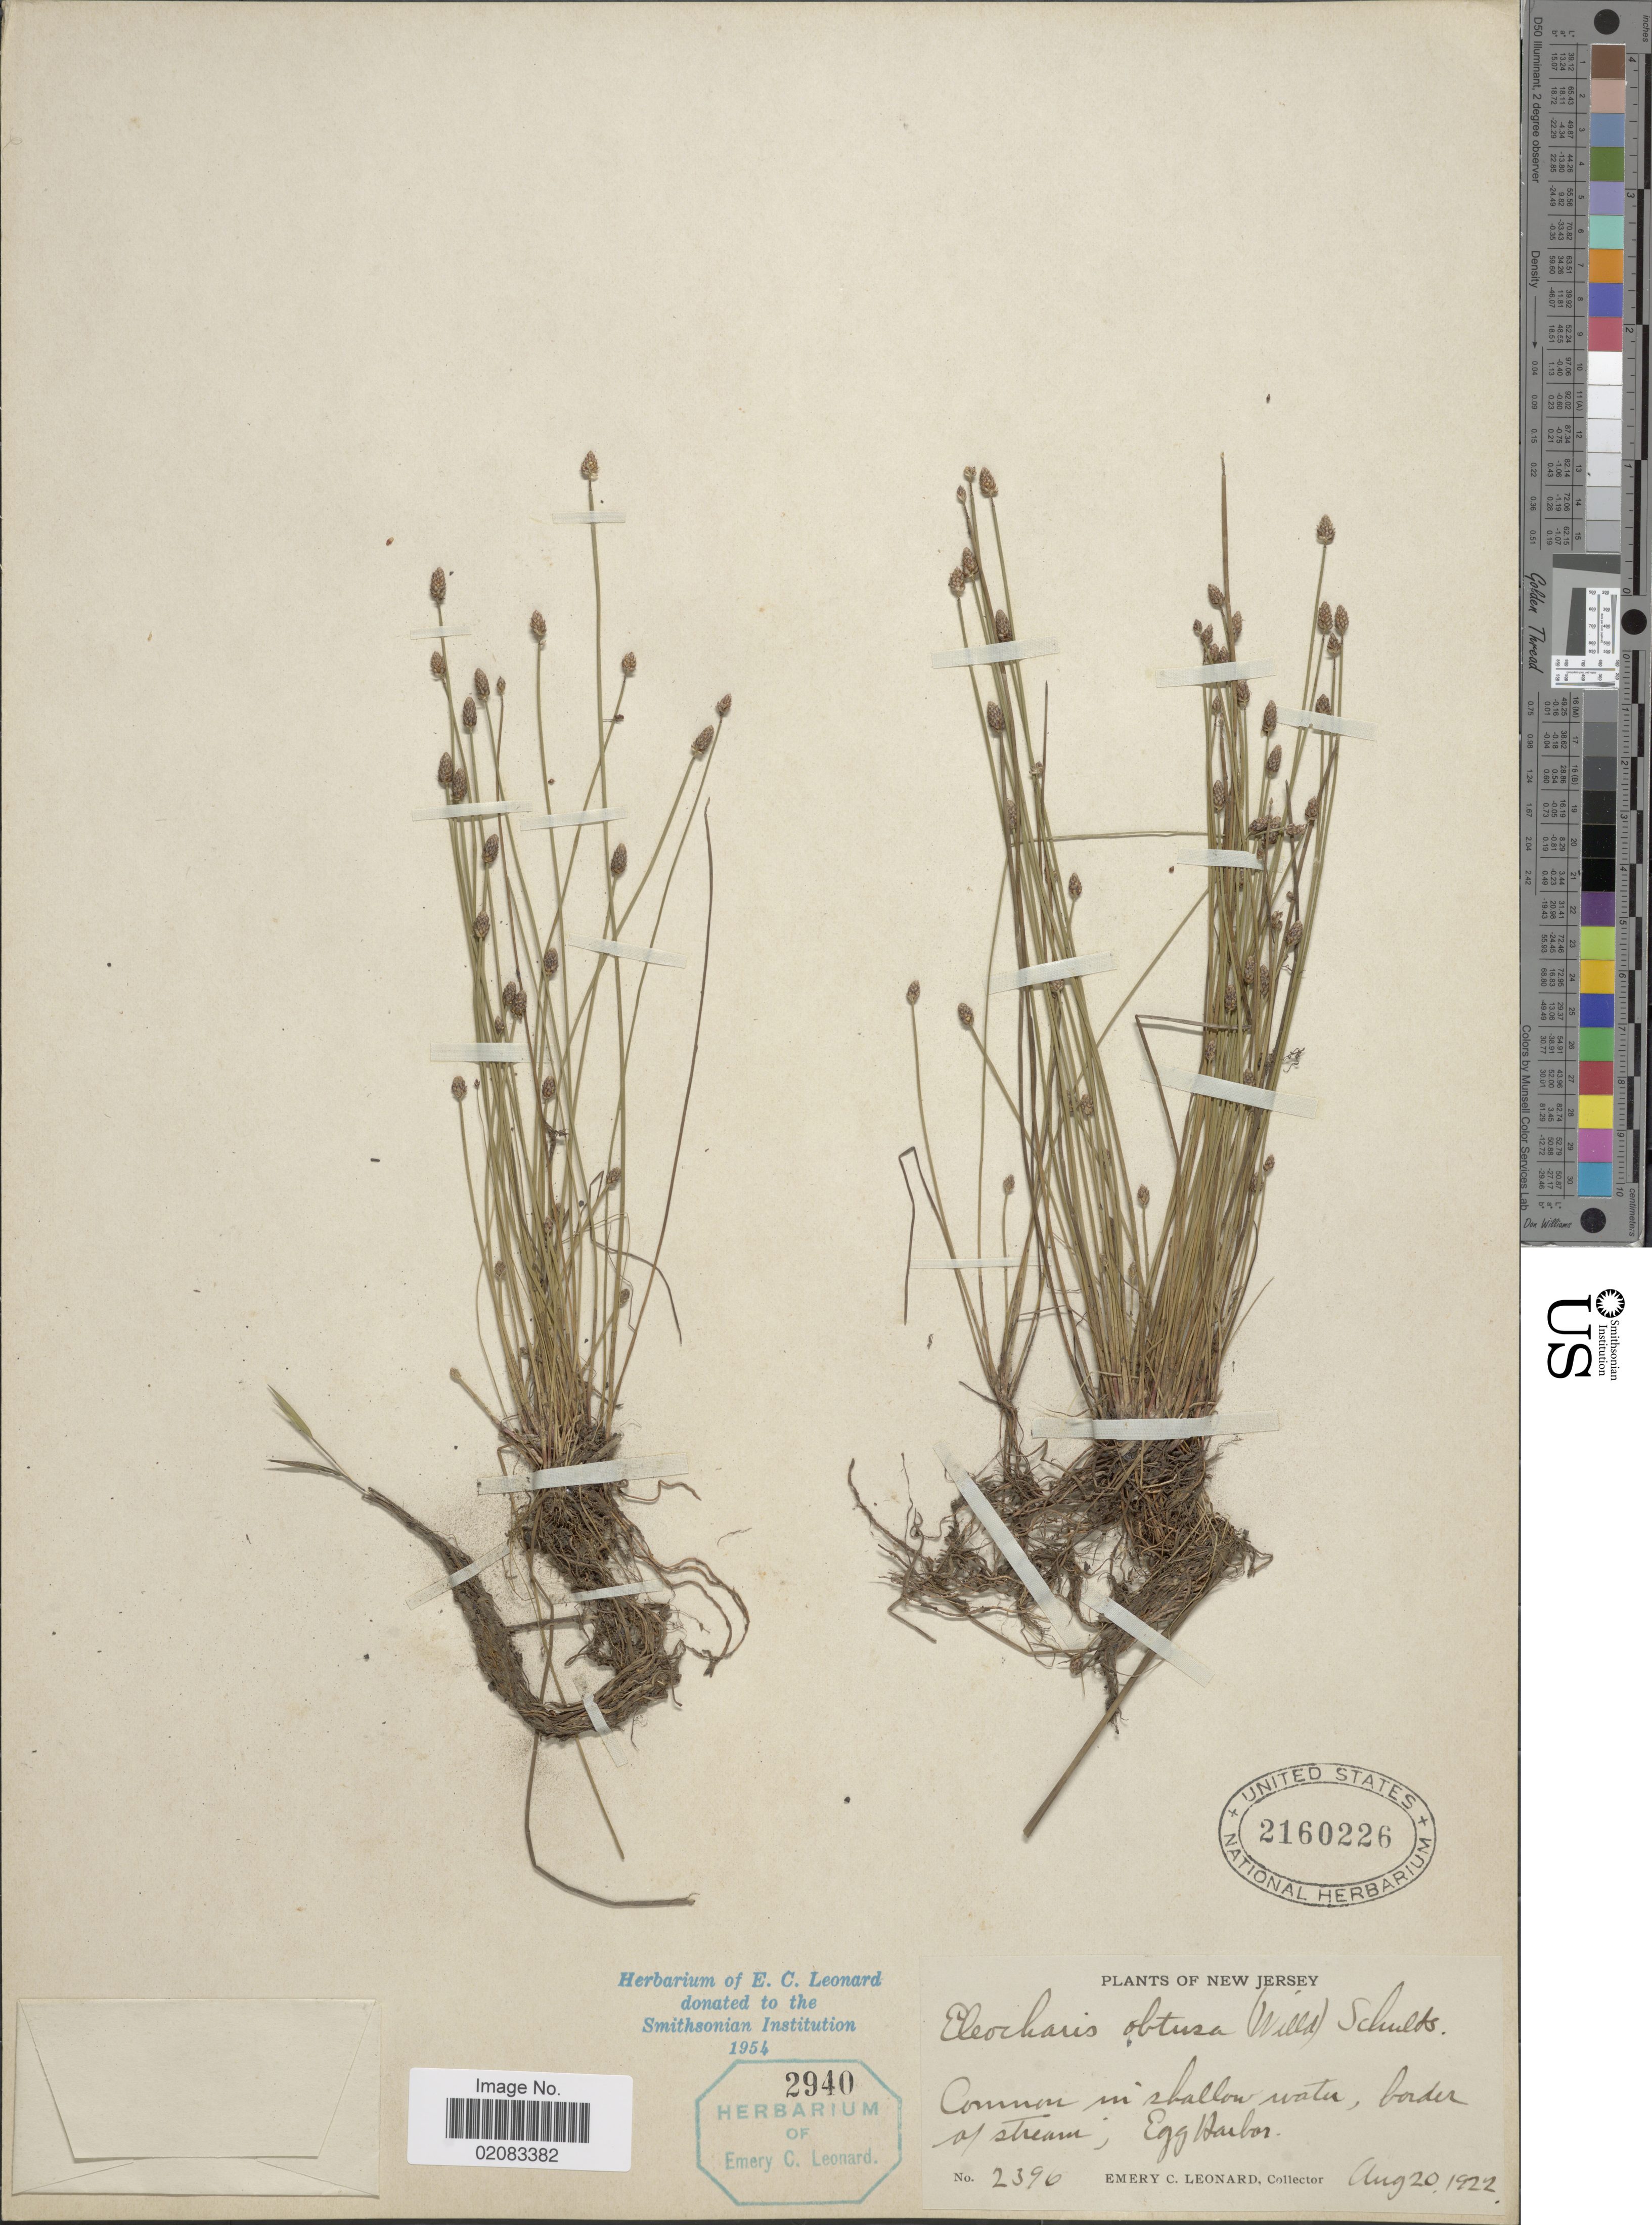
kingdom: Plantae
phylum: Tracheophyta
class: Liliopsida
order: Poales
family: Cyperaceae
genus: Eleocharis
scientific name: Eleocharis obtusa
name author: (Willd.) Schult.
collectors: E. C. Leonard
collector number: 2396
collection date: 1922-08-20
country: United States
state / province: New Jersey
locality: Common in shallow water, border of stream; Egg Harbor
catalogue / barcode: US 2160226